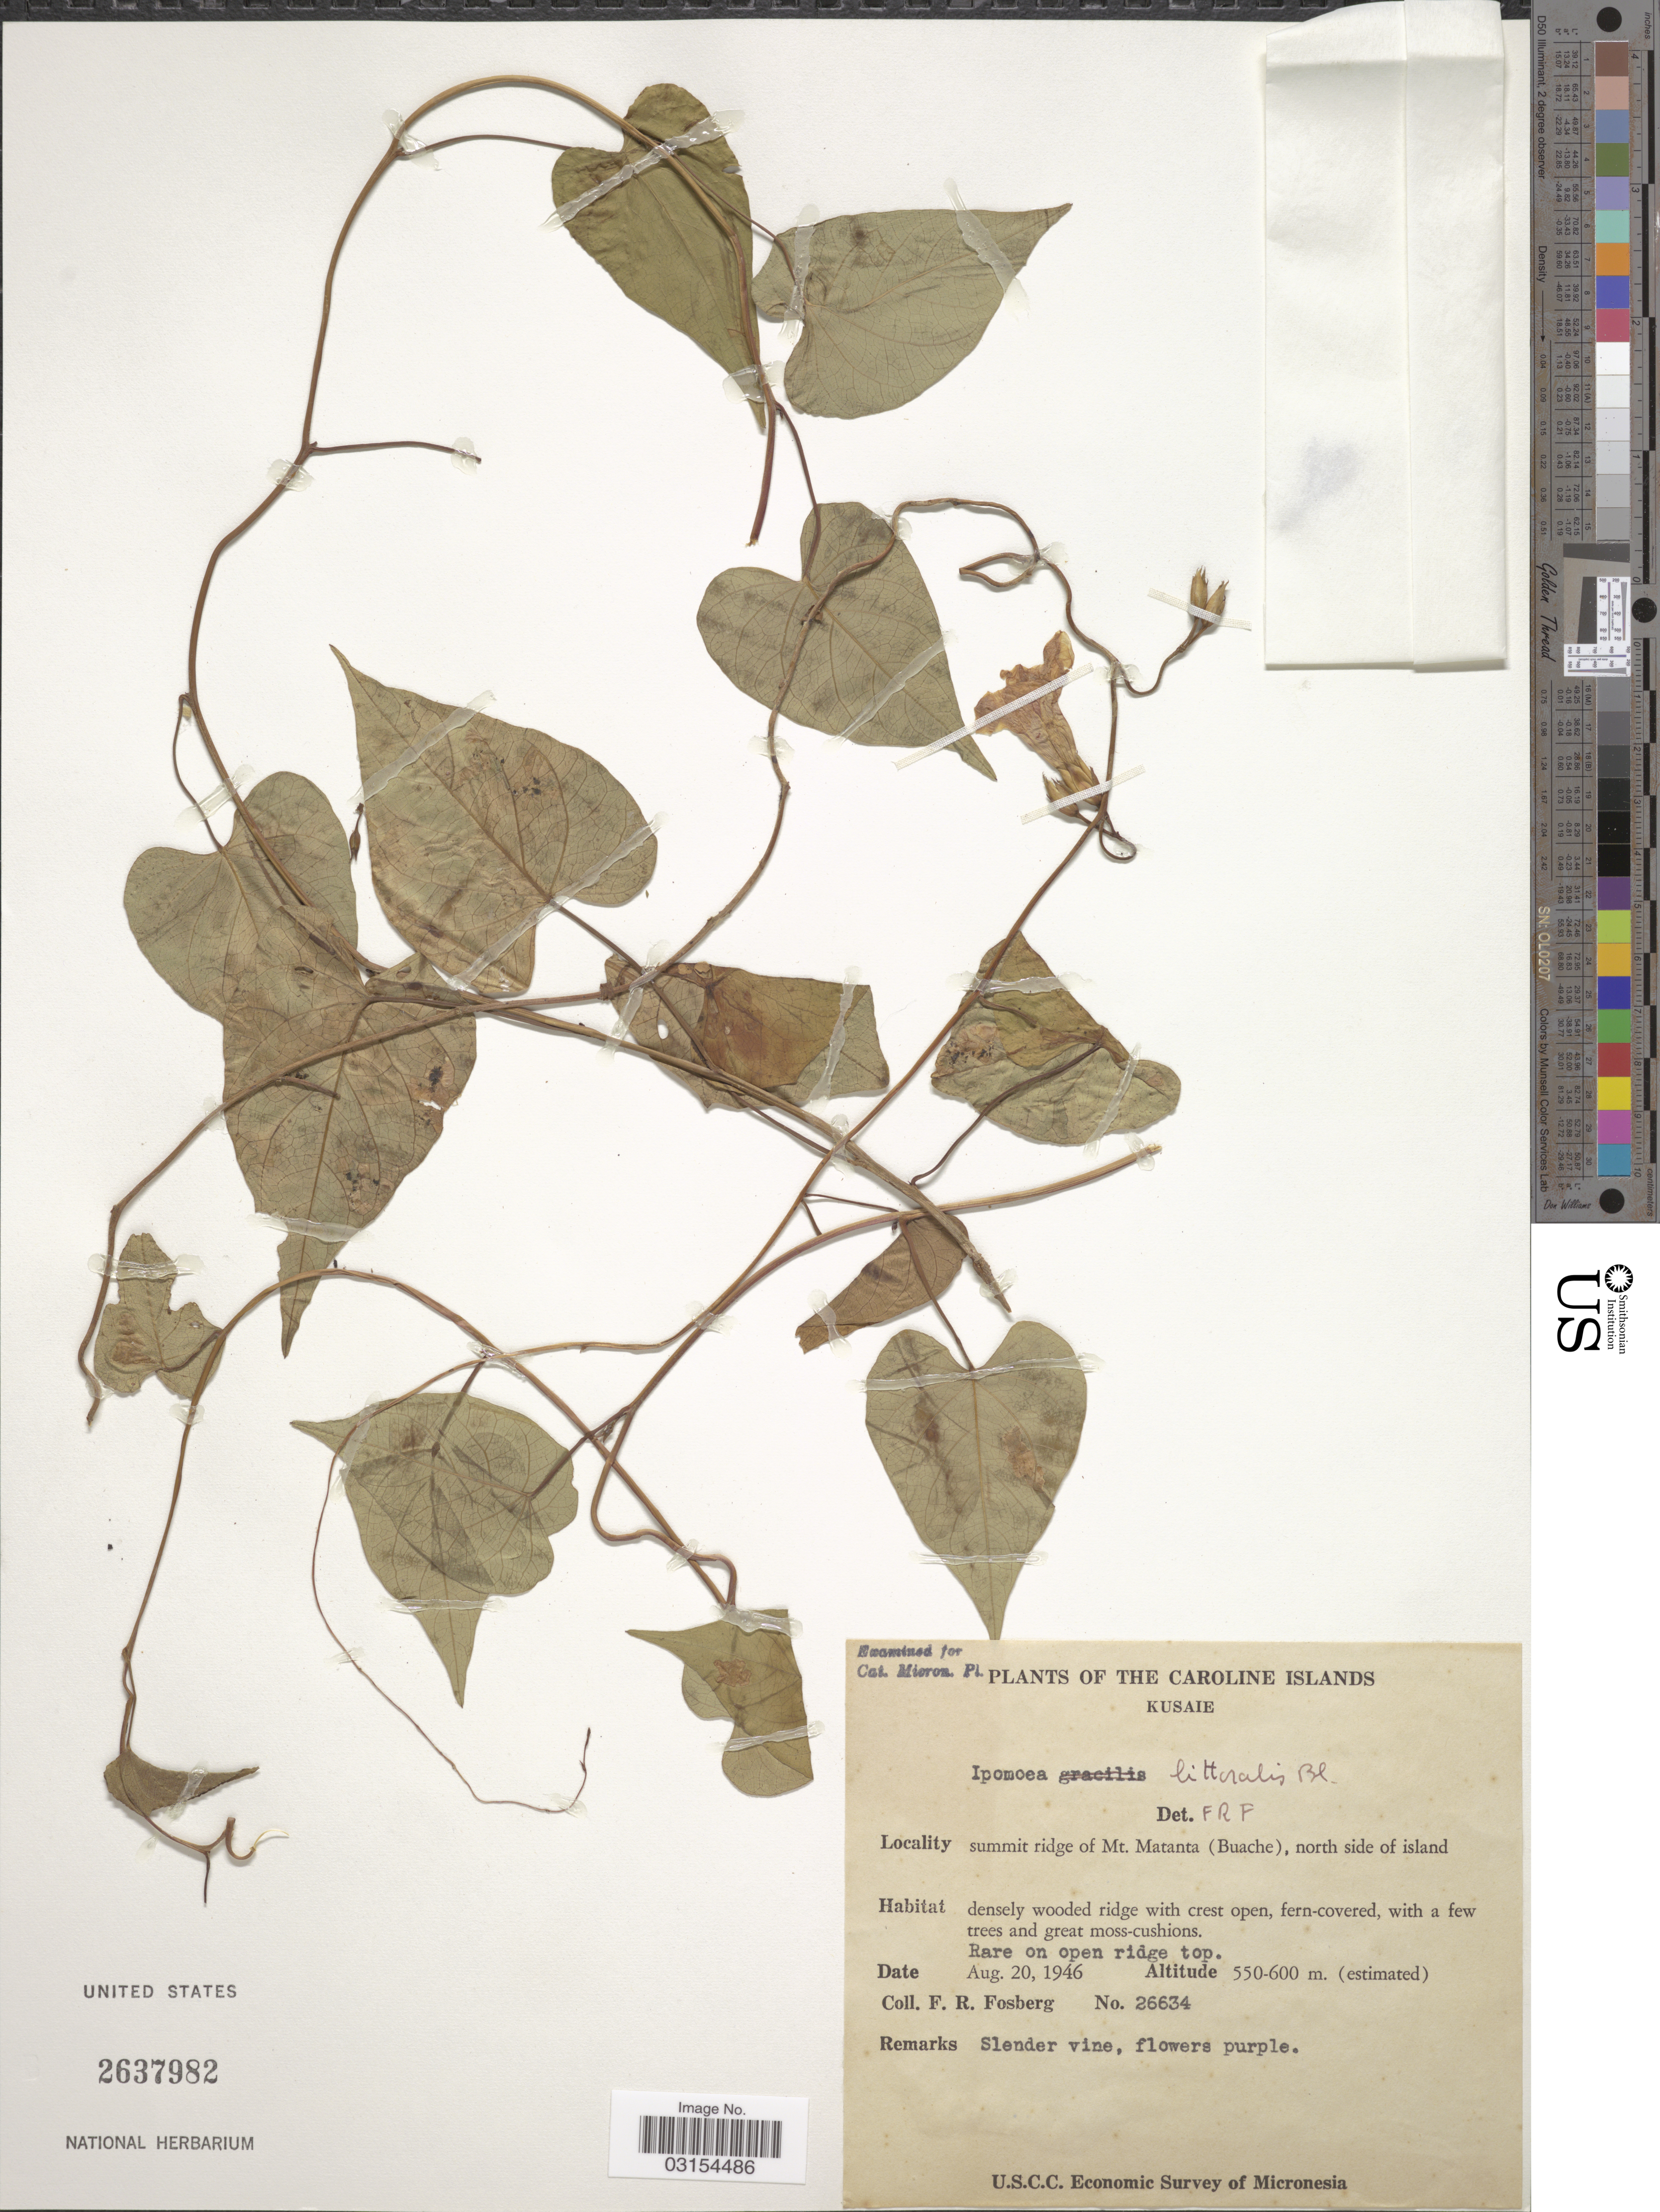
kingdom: Plantae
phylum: Tracheophyta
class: Magnoliopsida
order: Solanales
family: Convolvulaceae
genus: Ipomoea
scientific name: Ipomoea littoralis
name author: Blume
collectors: F. R. Fosberg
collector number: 26634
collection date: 1946-08-20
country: Micronesia, Federated States of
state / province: Kosrae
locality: Caroline Islands. Kusaie. Summit ridge of Mt. Matanta (Buache), north side of island.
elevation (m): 550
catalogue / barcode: US 2637982